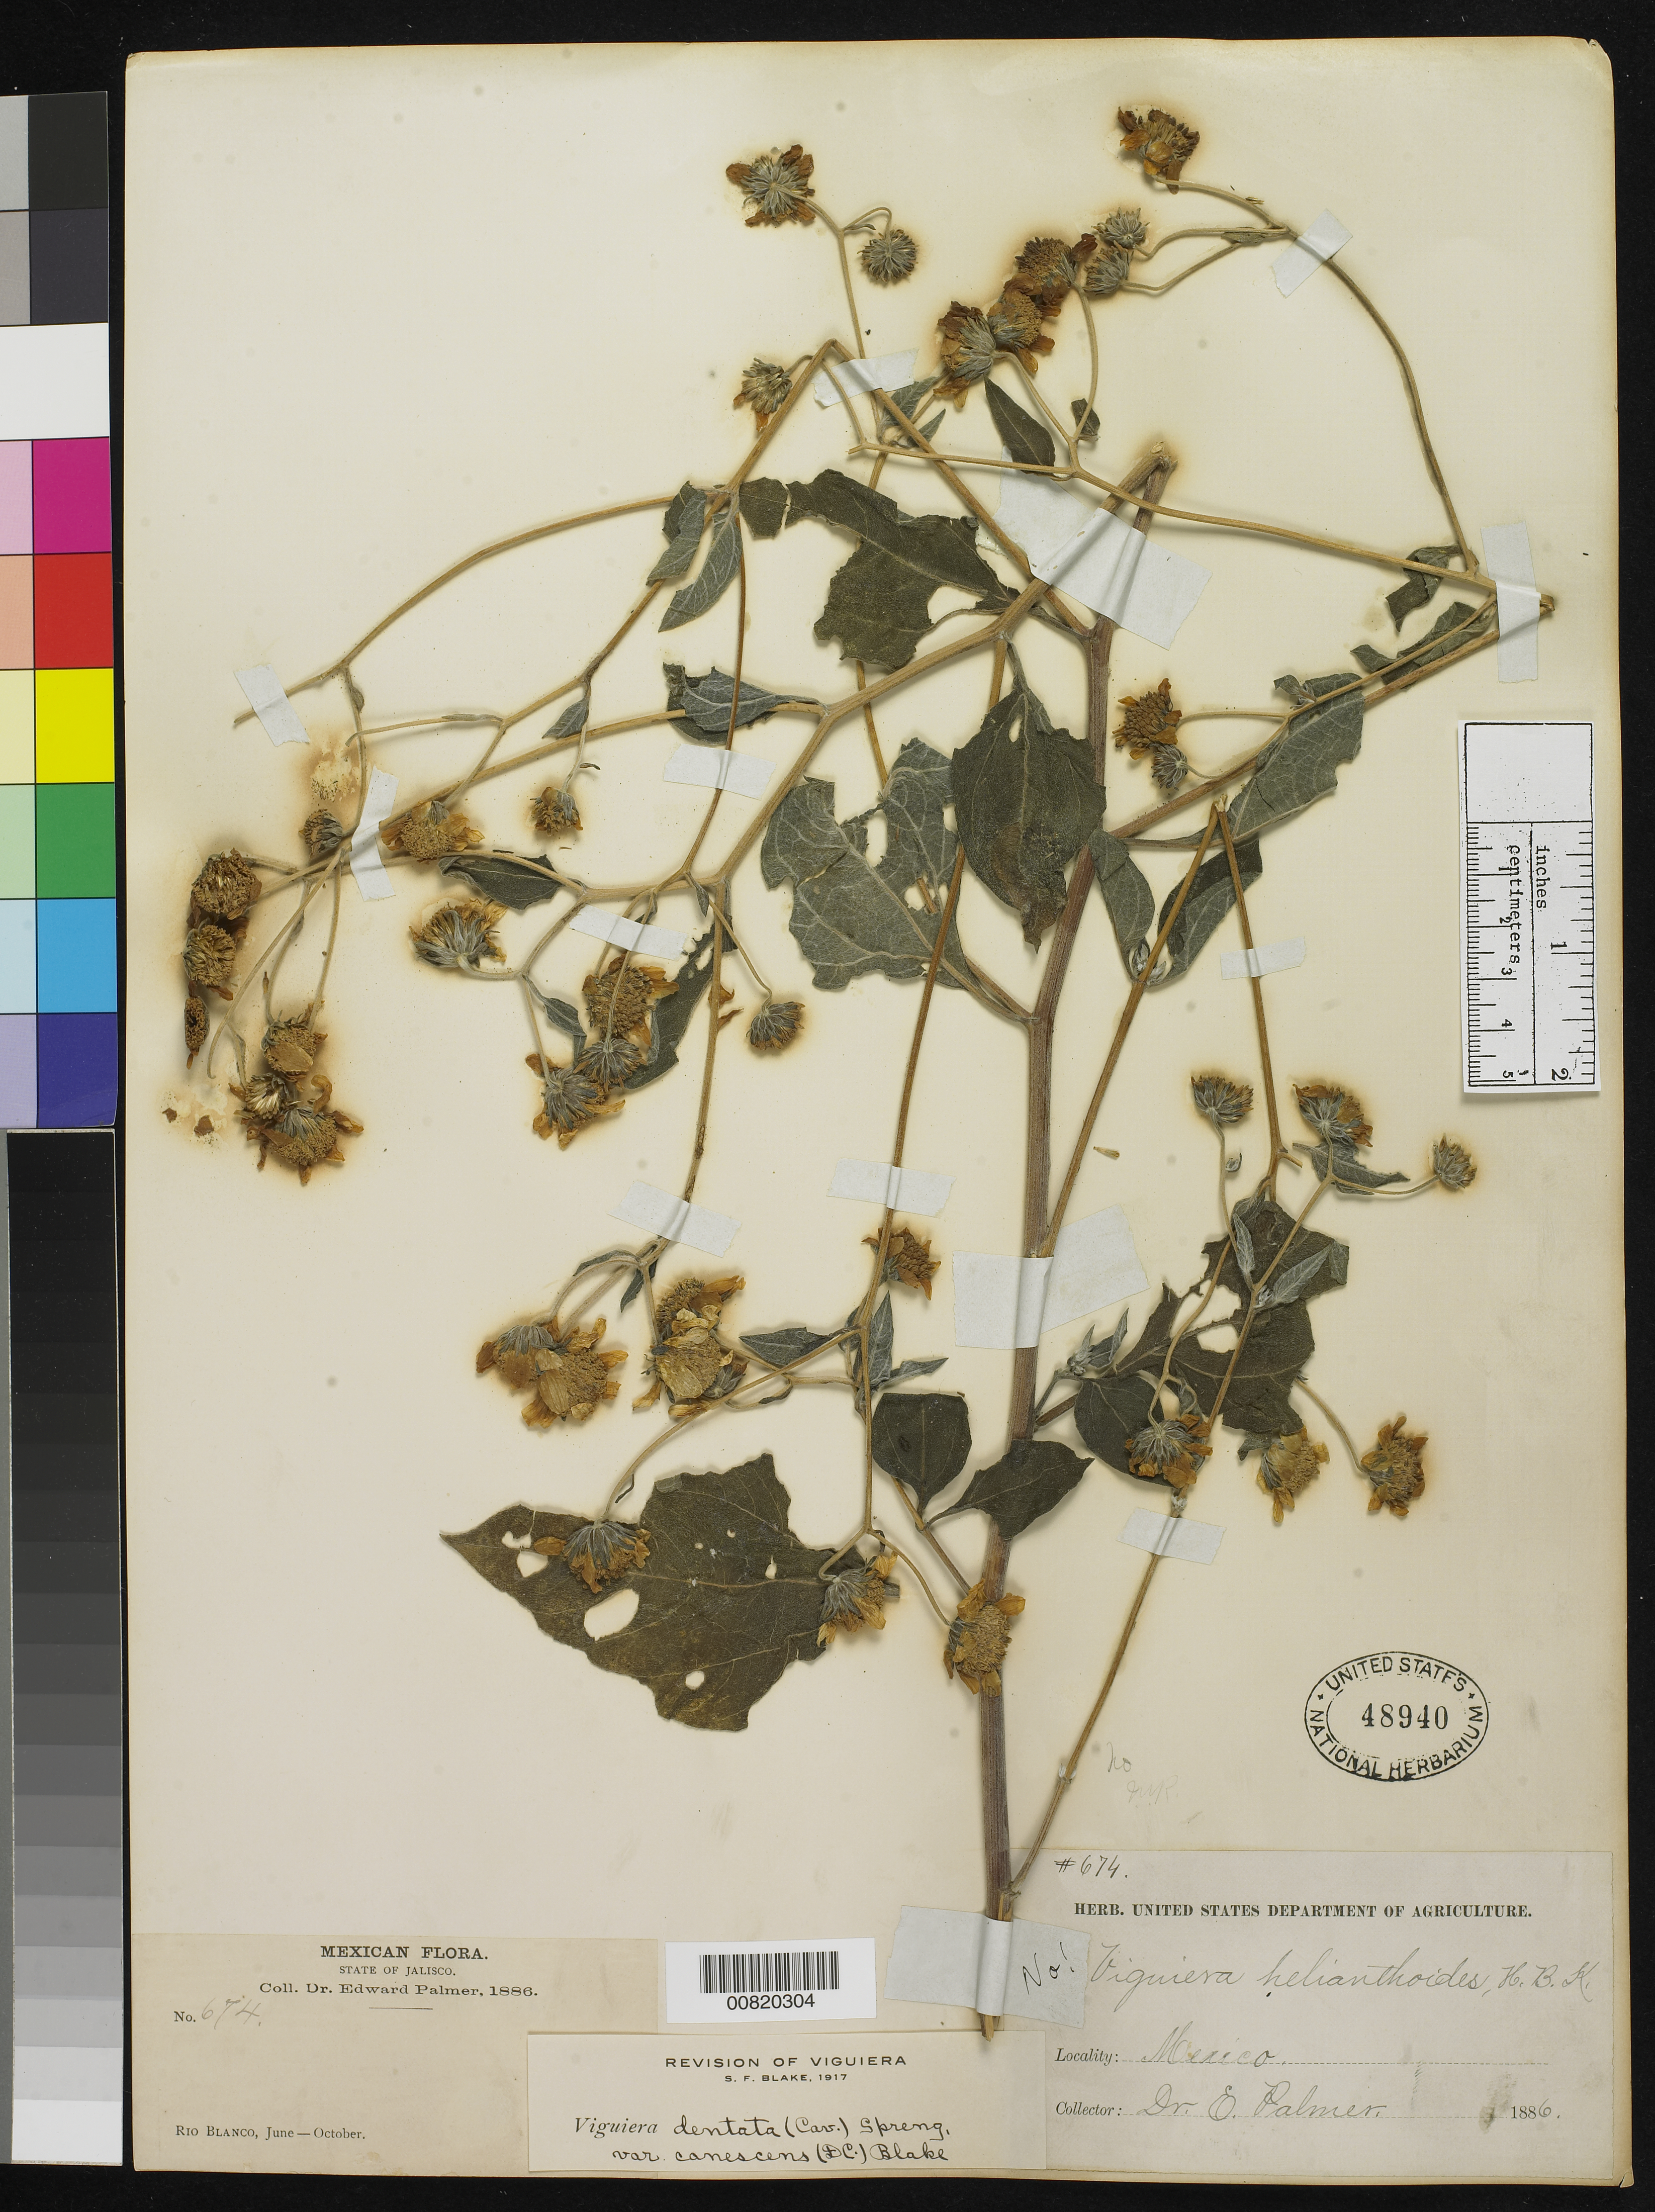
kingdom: Plantae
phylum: Tracheophyta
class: Magnoliopsida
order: Asterales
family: Asteraceae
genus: Viguiera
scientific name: Viguiera dentata var. canescens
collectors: E. Palmer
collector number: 674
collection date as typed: Jun 1886 to -- Oct 1886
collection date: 1886-06/1886-10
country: Mexico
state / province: Jalisco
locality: Rio Blanco, Jalisco.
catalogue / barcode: US 48940